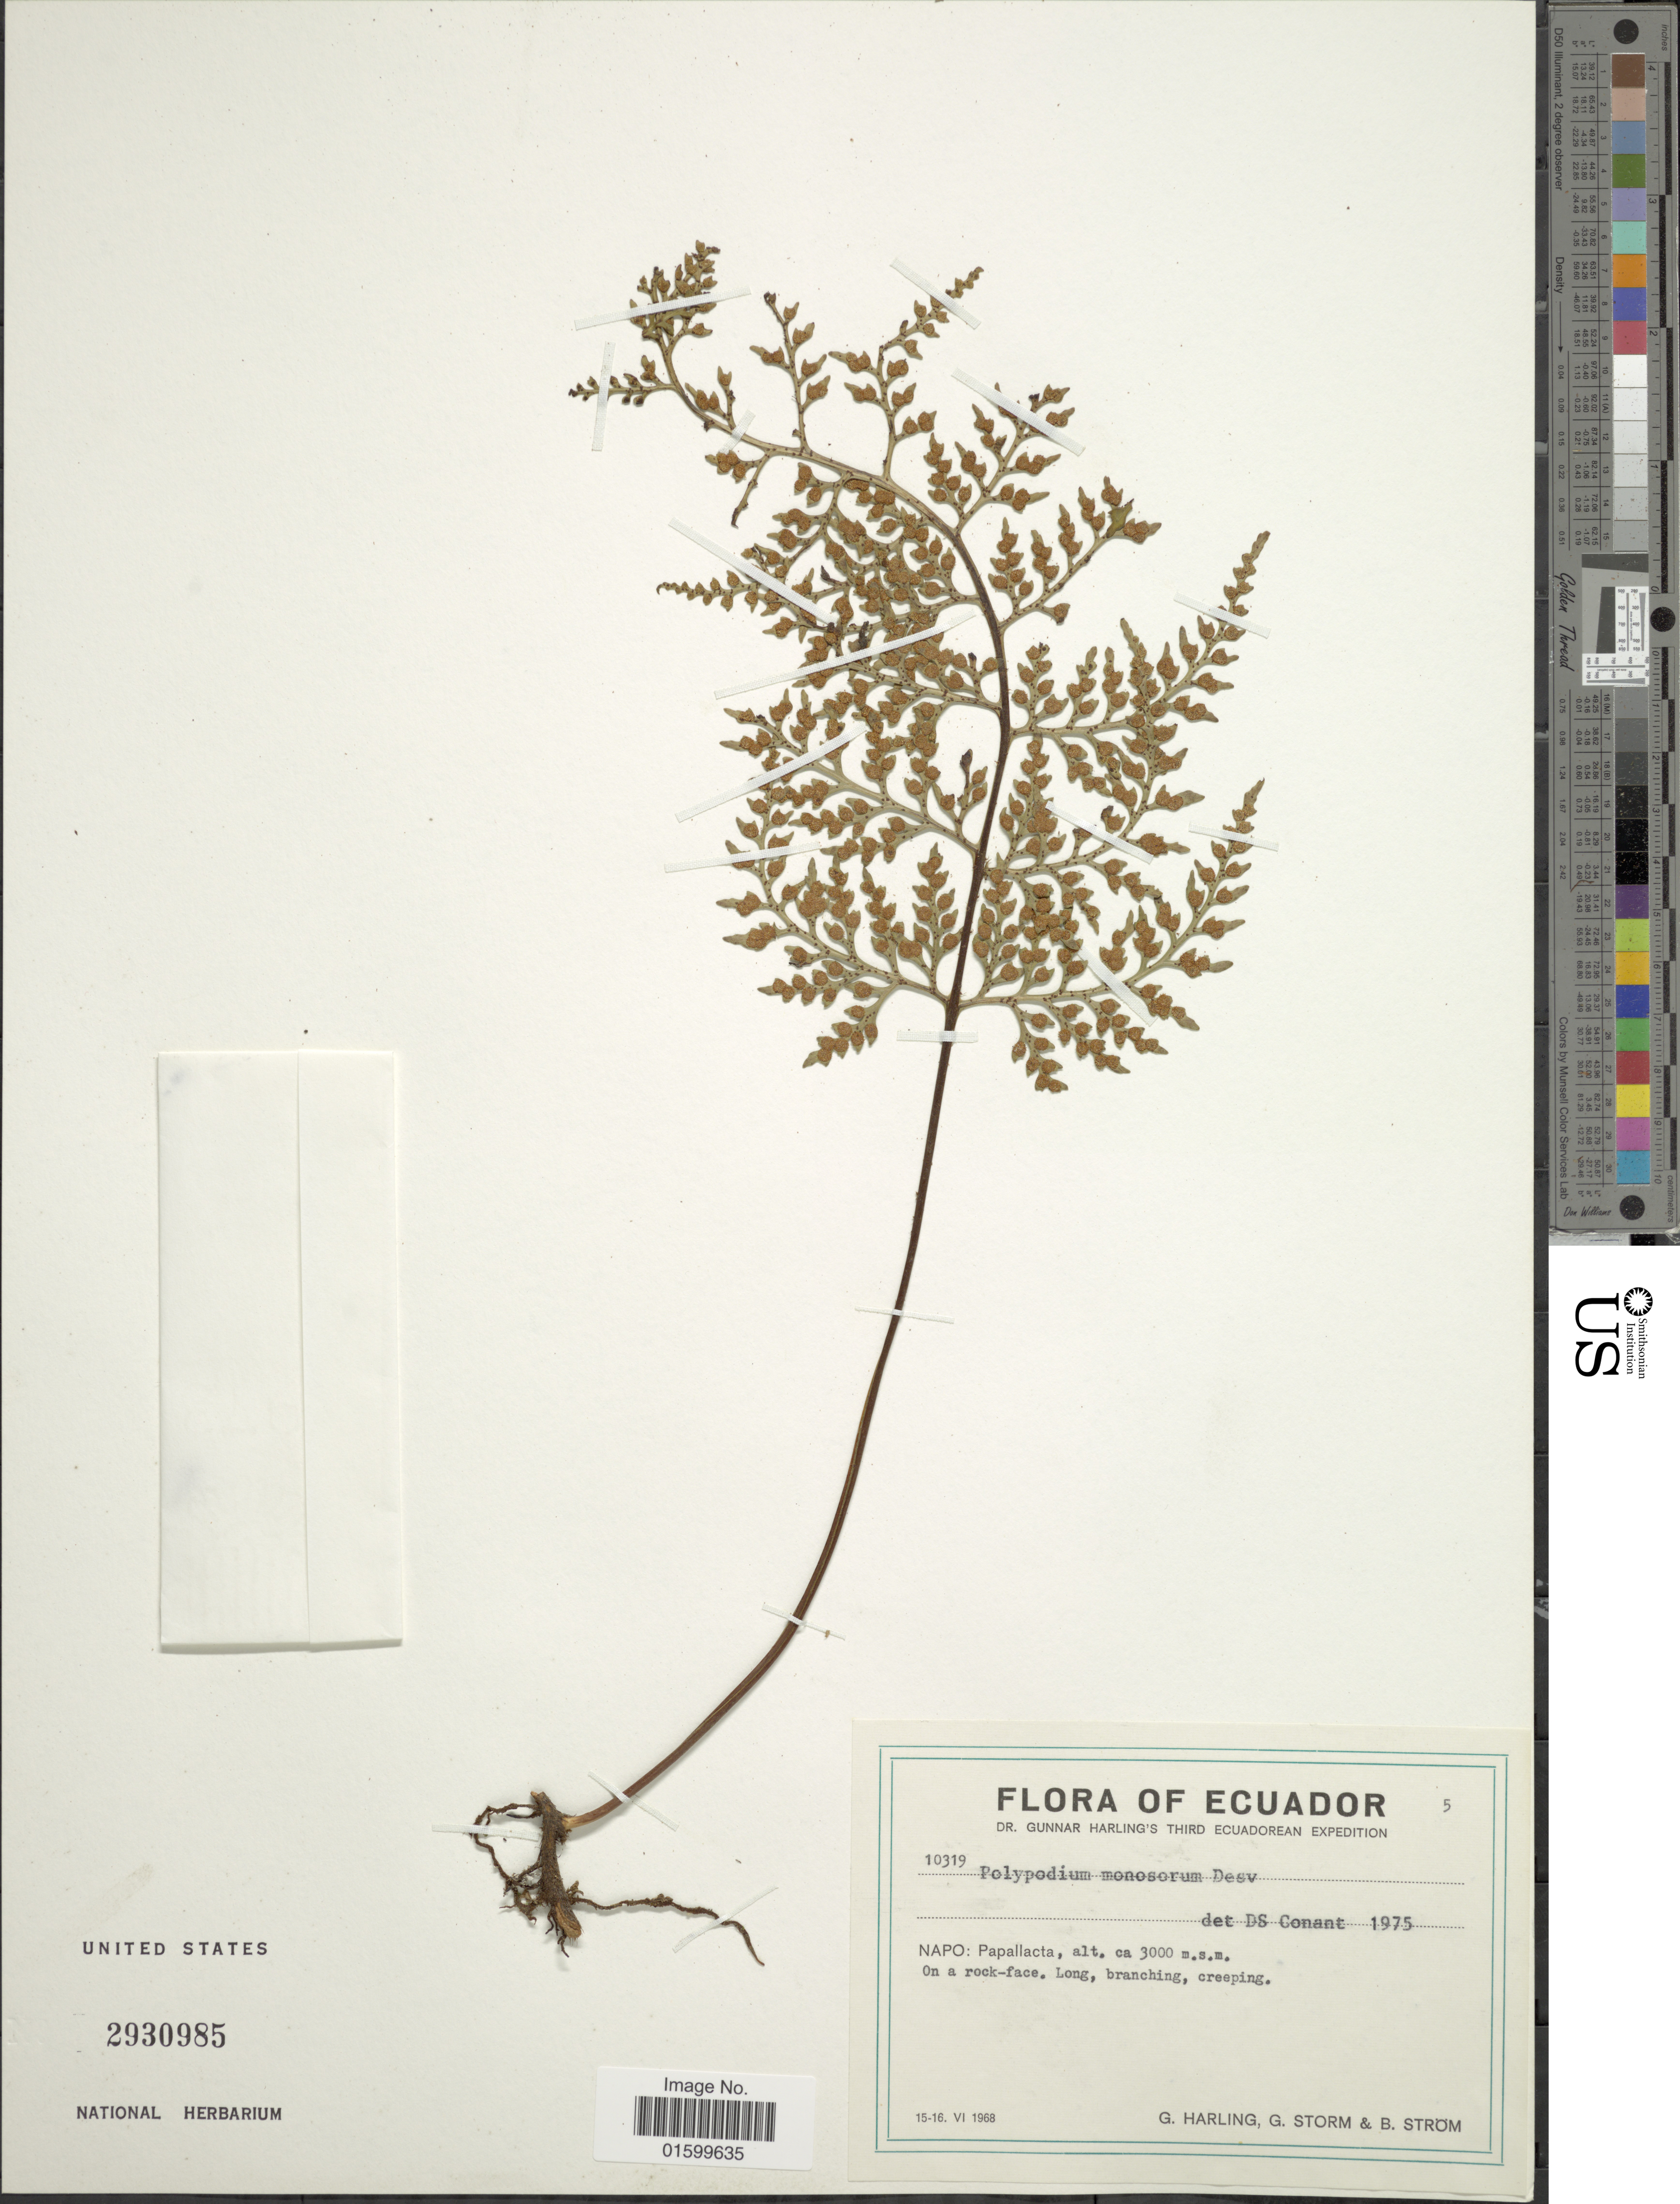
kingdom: Plantae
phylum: Tracheophyta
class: Polypodiopsida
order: Polypodiales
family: Polypodiaceae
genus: Pleopeltis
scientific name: Pleopeltis monosora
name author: (Desv.) A.R. Sm.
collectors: G. Harling, G. Storm & B. Ström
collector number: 10319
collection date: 1968-06-15/1968-06-16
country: Ecuador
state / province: Napo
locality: Napo: Papallacta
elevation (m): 3000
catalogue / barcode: US 2930985